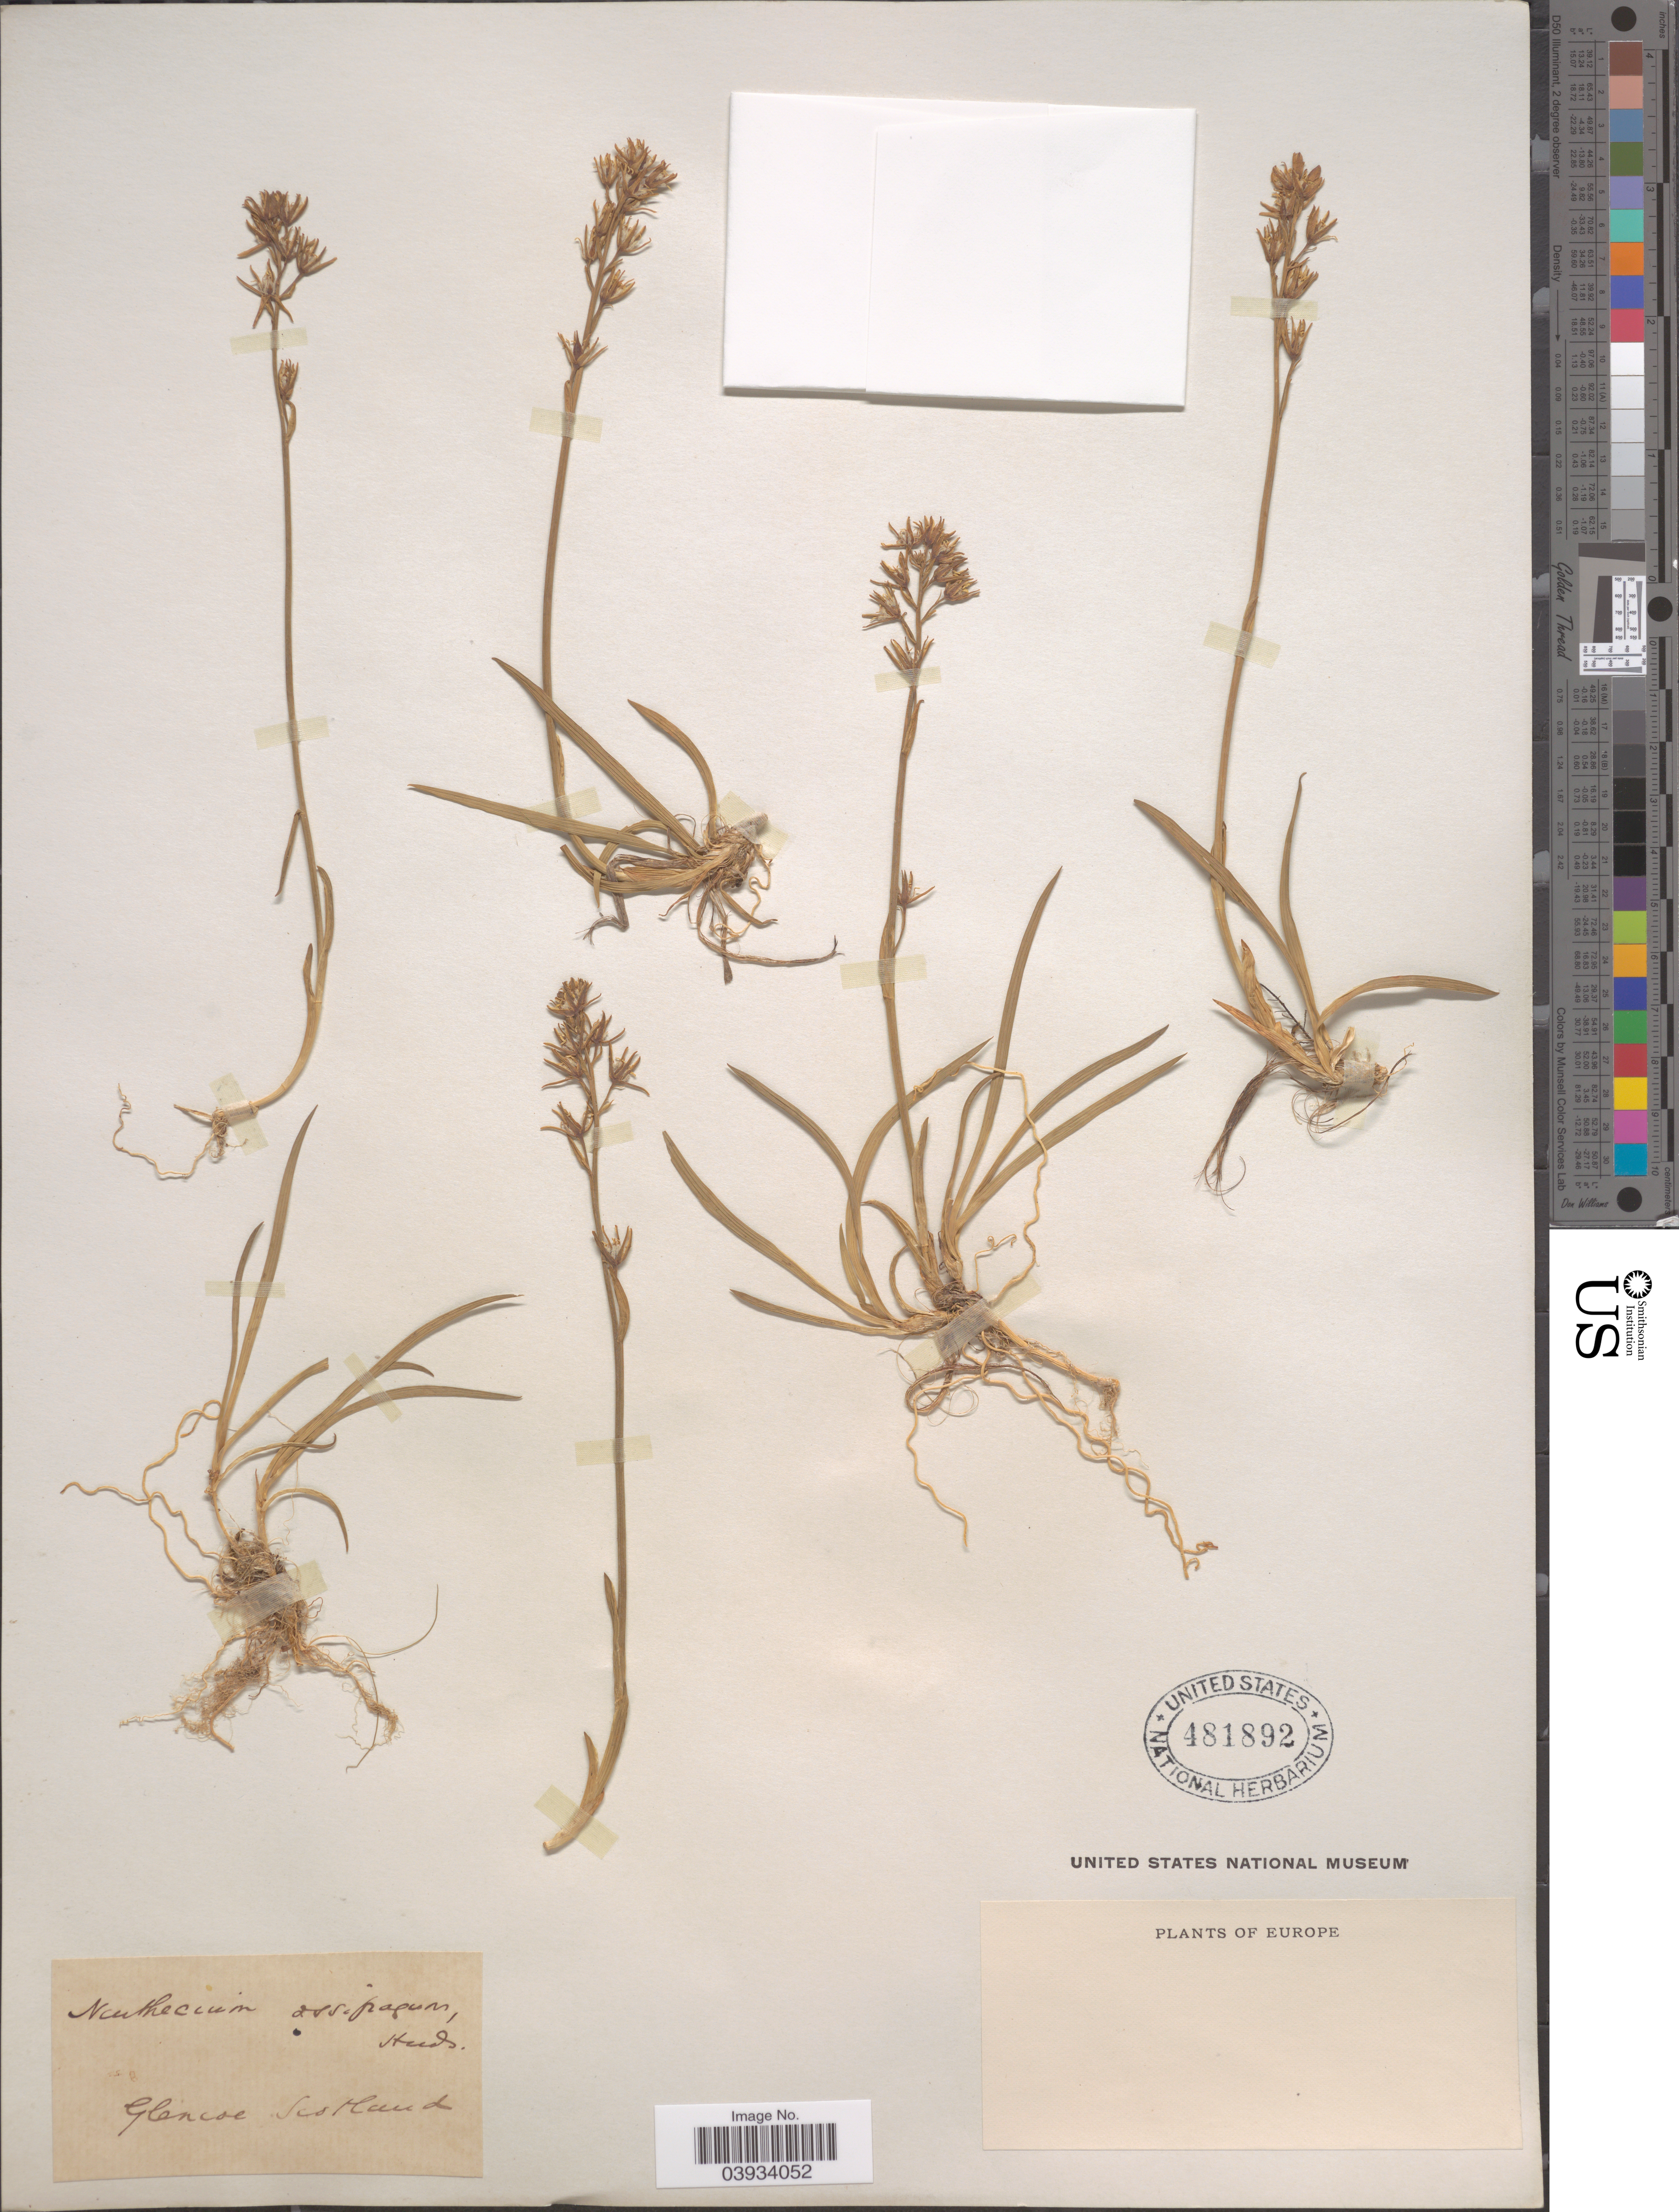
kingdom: Plantae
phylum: Tracheophyta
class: Liliopsida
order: Dioscoreales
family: Nartheciaceae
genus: Narthecium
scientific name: Narthecium ossifragum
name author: Huds.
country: United Kingdom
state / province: Scotland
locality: Glencoe.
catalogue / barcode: US 481892